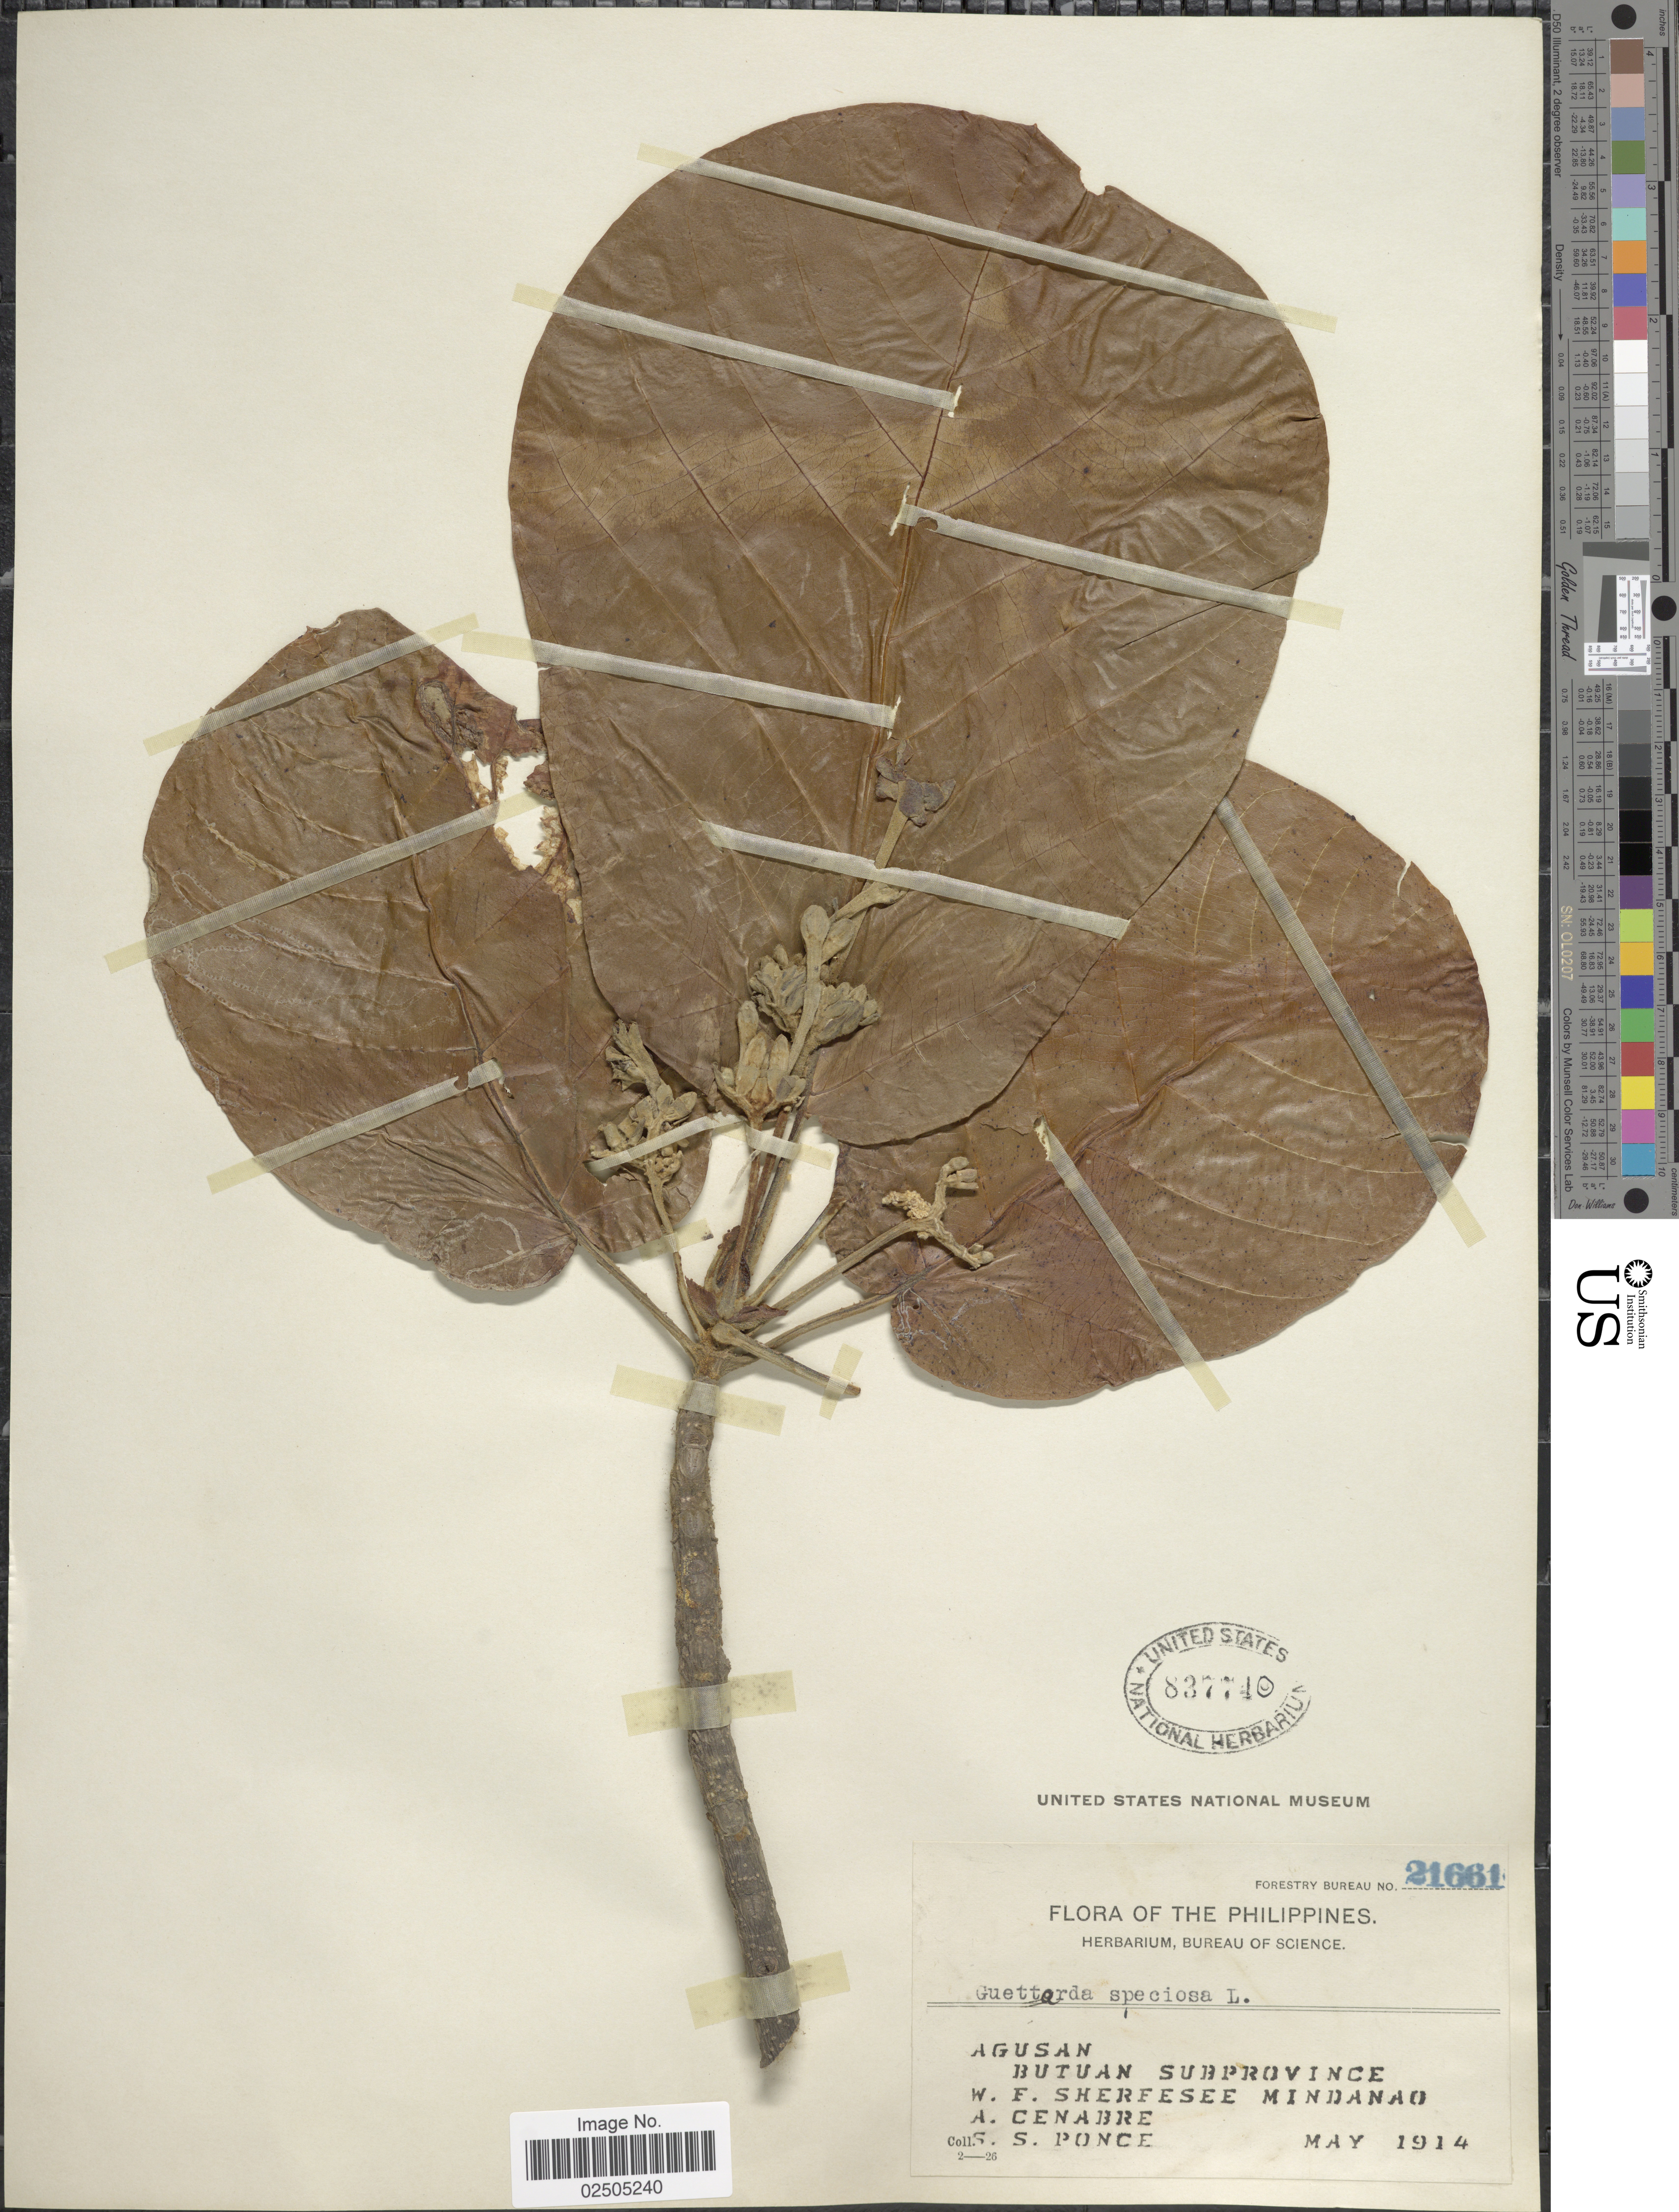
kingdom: Plantae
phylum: Tracheophyta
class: Magnoliopsida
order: Gentianales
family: Rubiaceae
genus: Guettarda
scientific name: Guettarda speciosa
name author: L.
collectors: W. Sherfesee, A. Cenabre & S. Ponce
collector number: Forestry Bureau 21661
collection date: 1914-05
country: Philippines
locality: Agusan, Butuan Subprovince, Mindanao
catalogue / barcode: US 837740